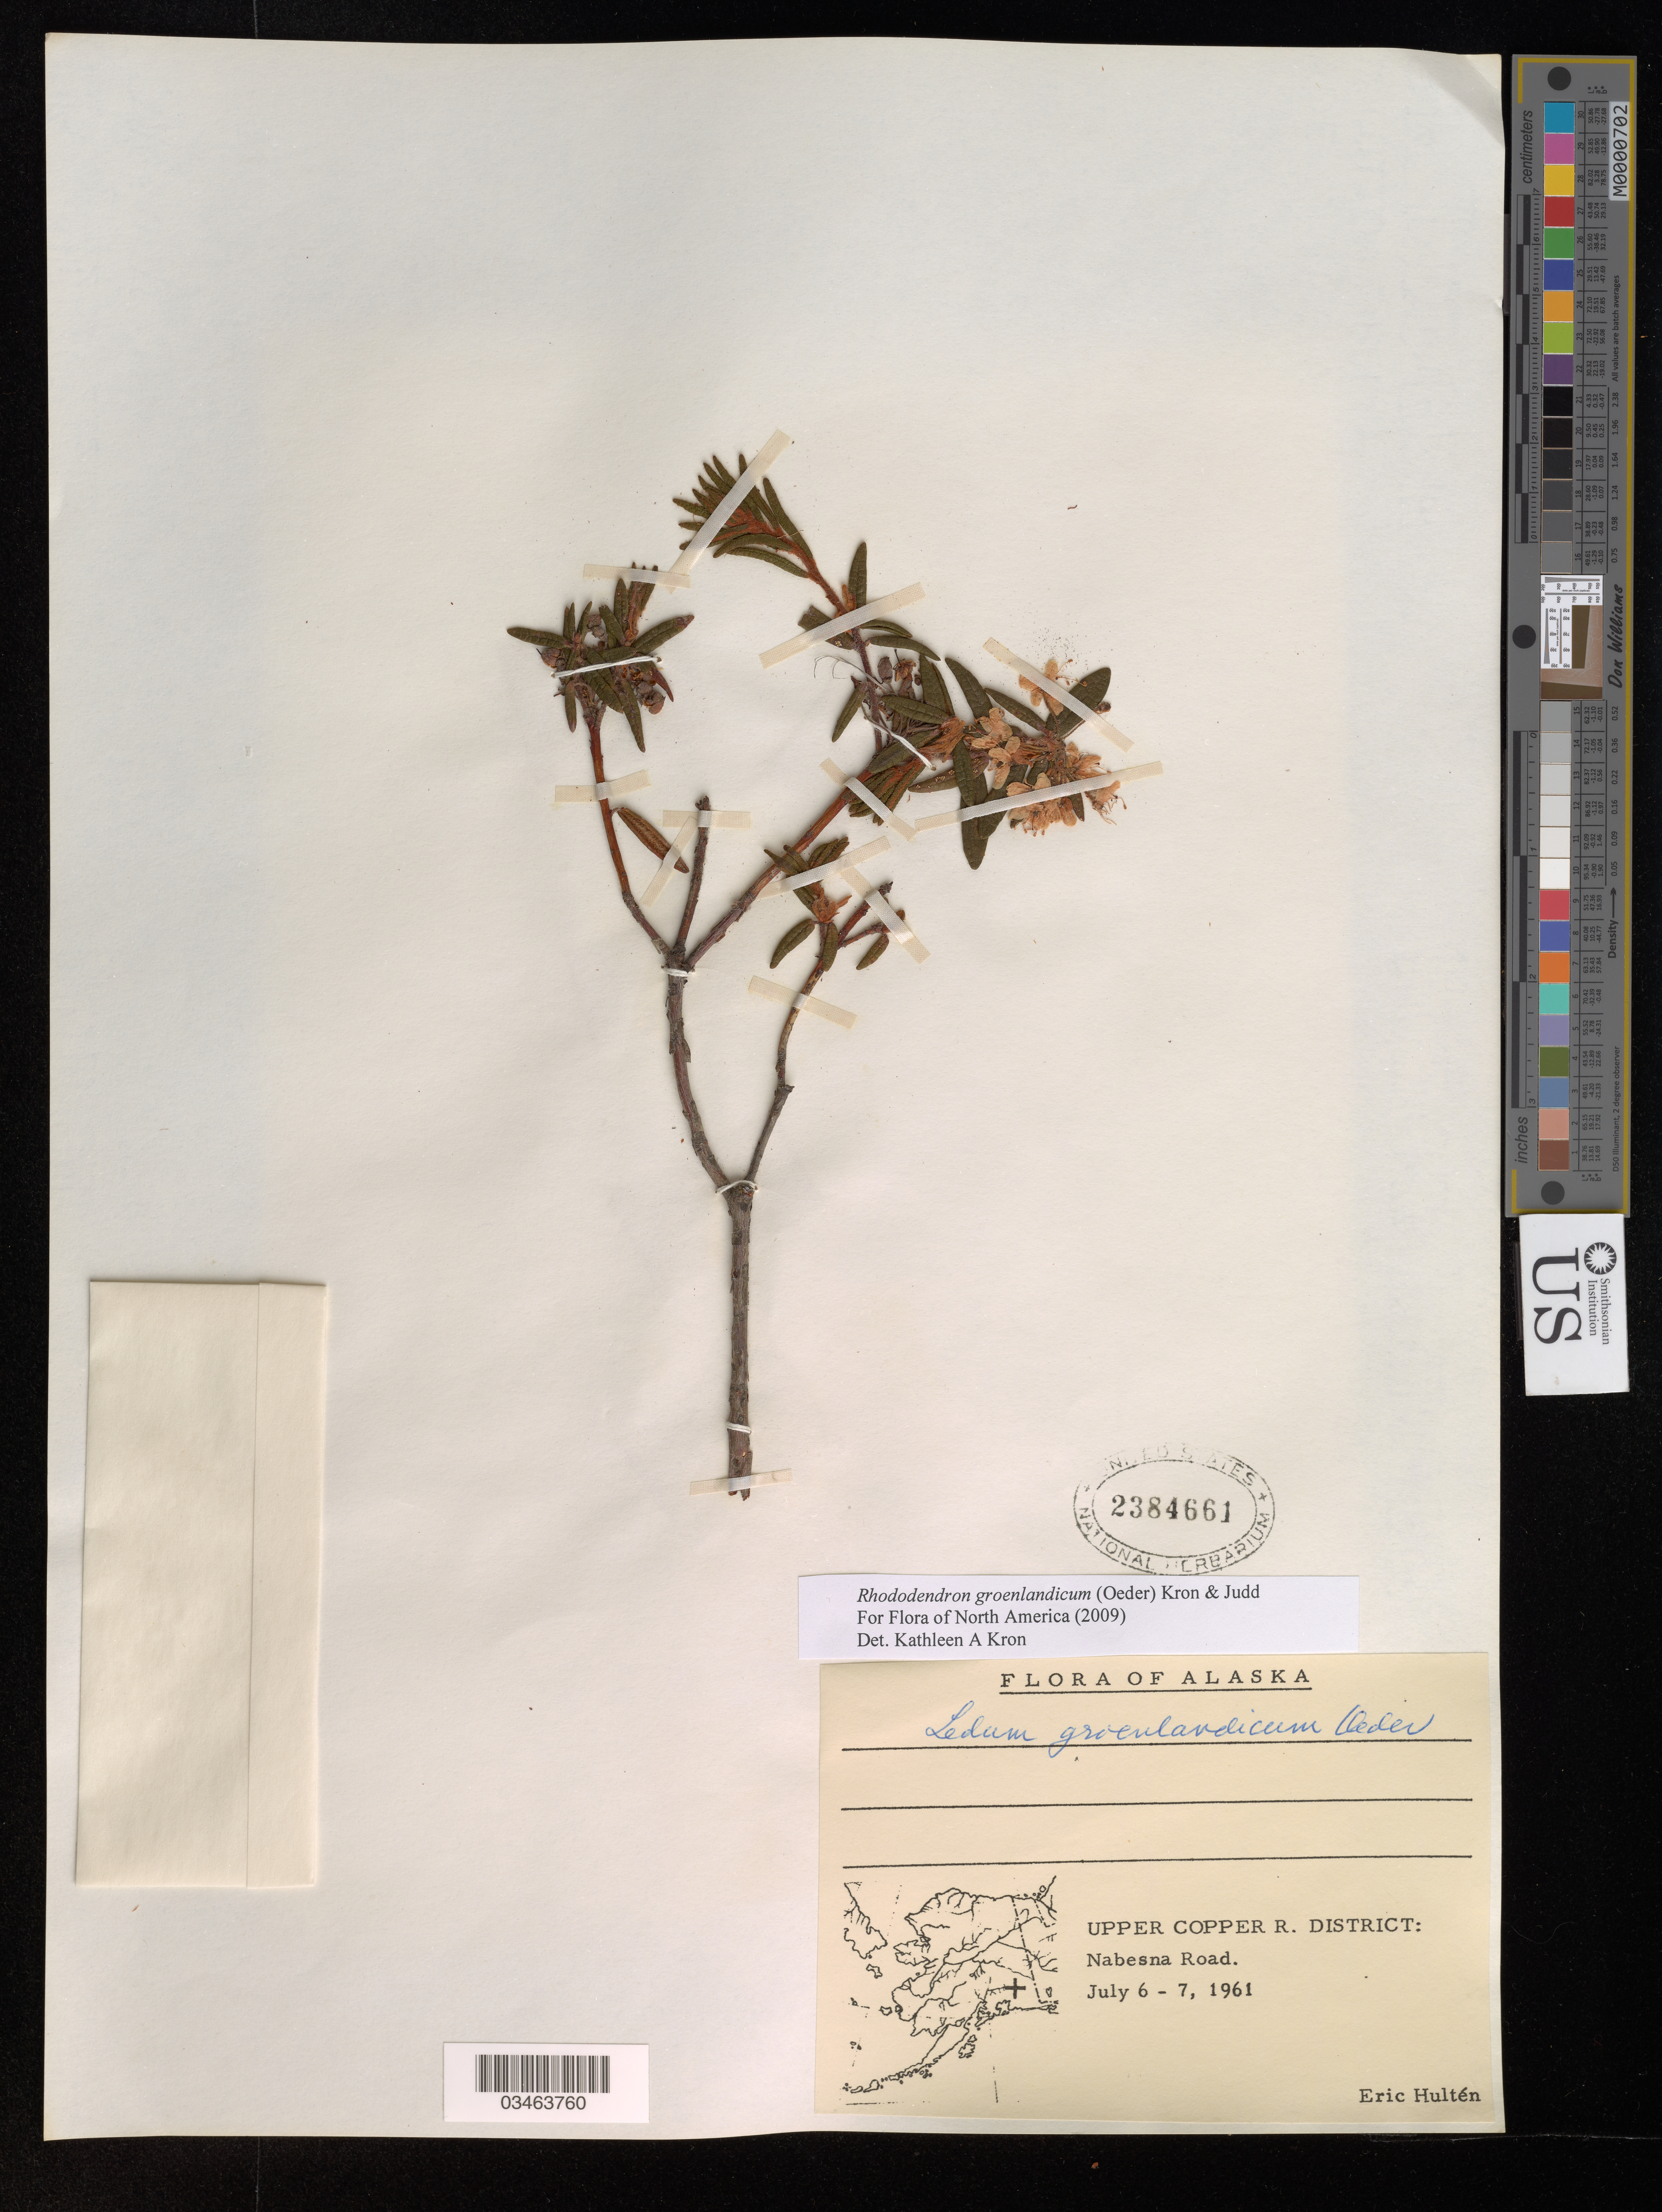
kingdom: Plantae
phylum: Tracheophyta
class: Magnoliopsida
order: Ericales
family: Ericaceae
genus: Rhododendron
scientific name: Rhododendron groenlandicum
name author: (Oeder) Kron & Judd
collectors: E. Hultén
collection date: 1961-07-06/1961-07-07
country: United States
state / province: Alaska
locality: Upper Copper R. District: Nabesna Road.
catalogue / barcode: US 2384661